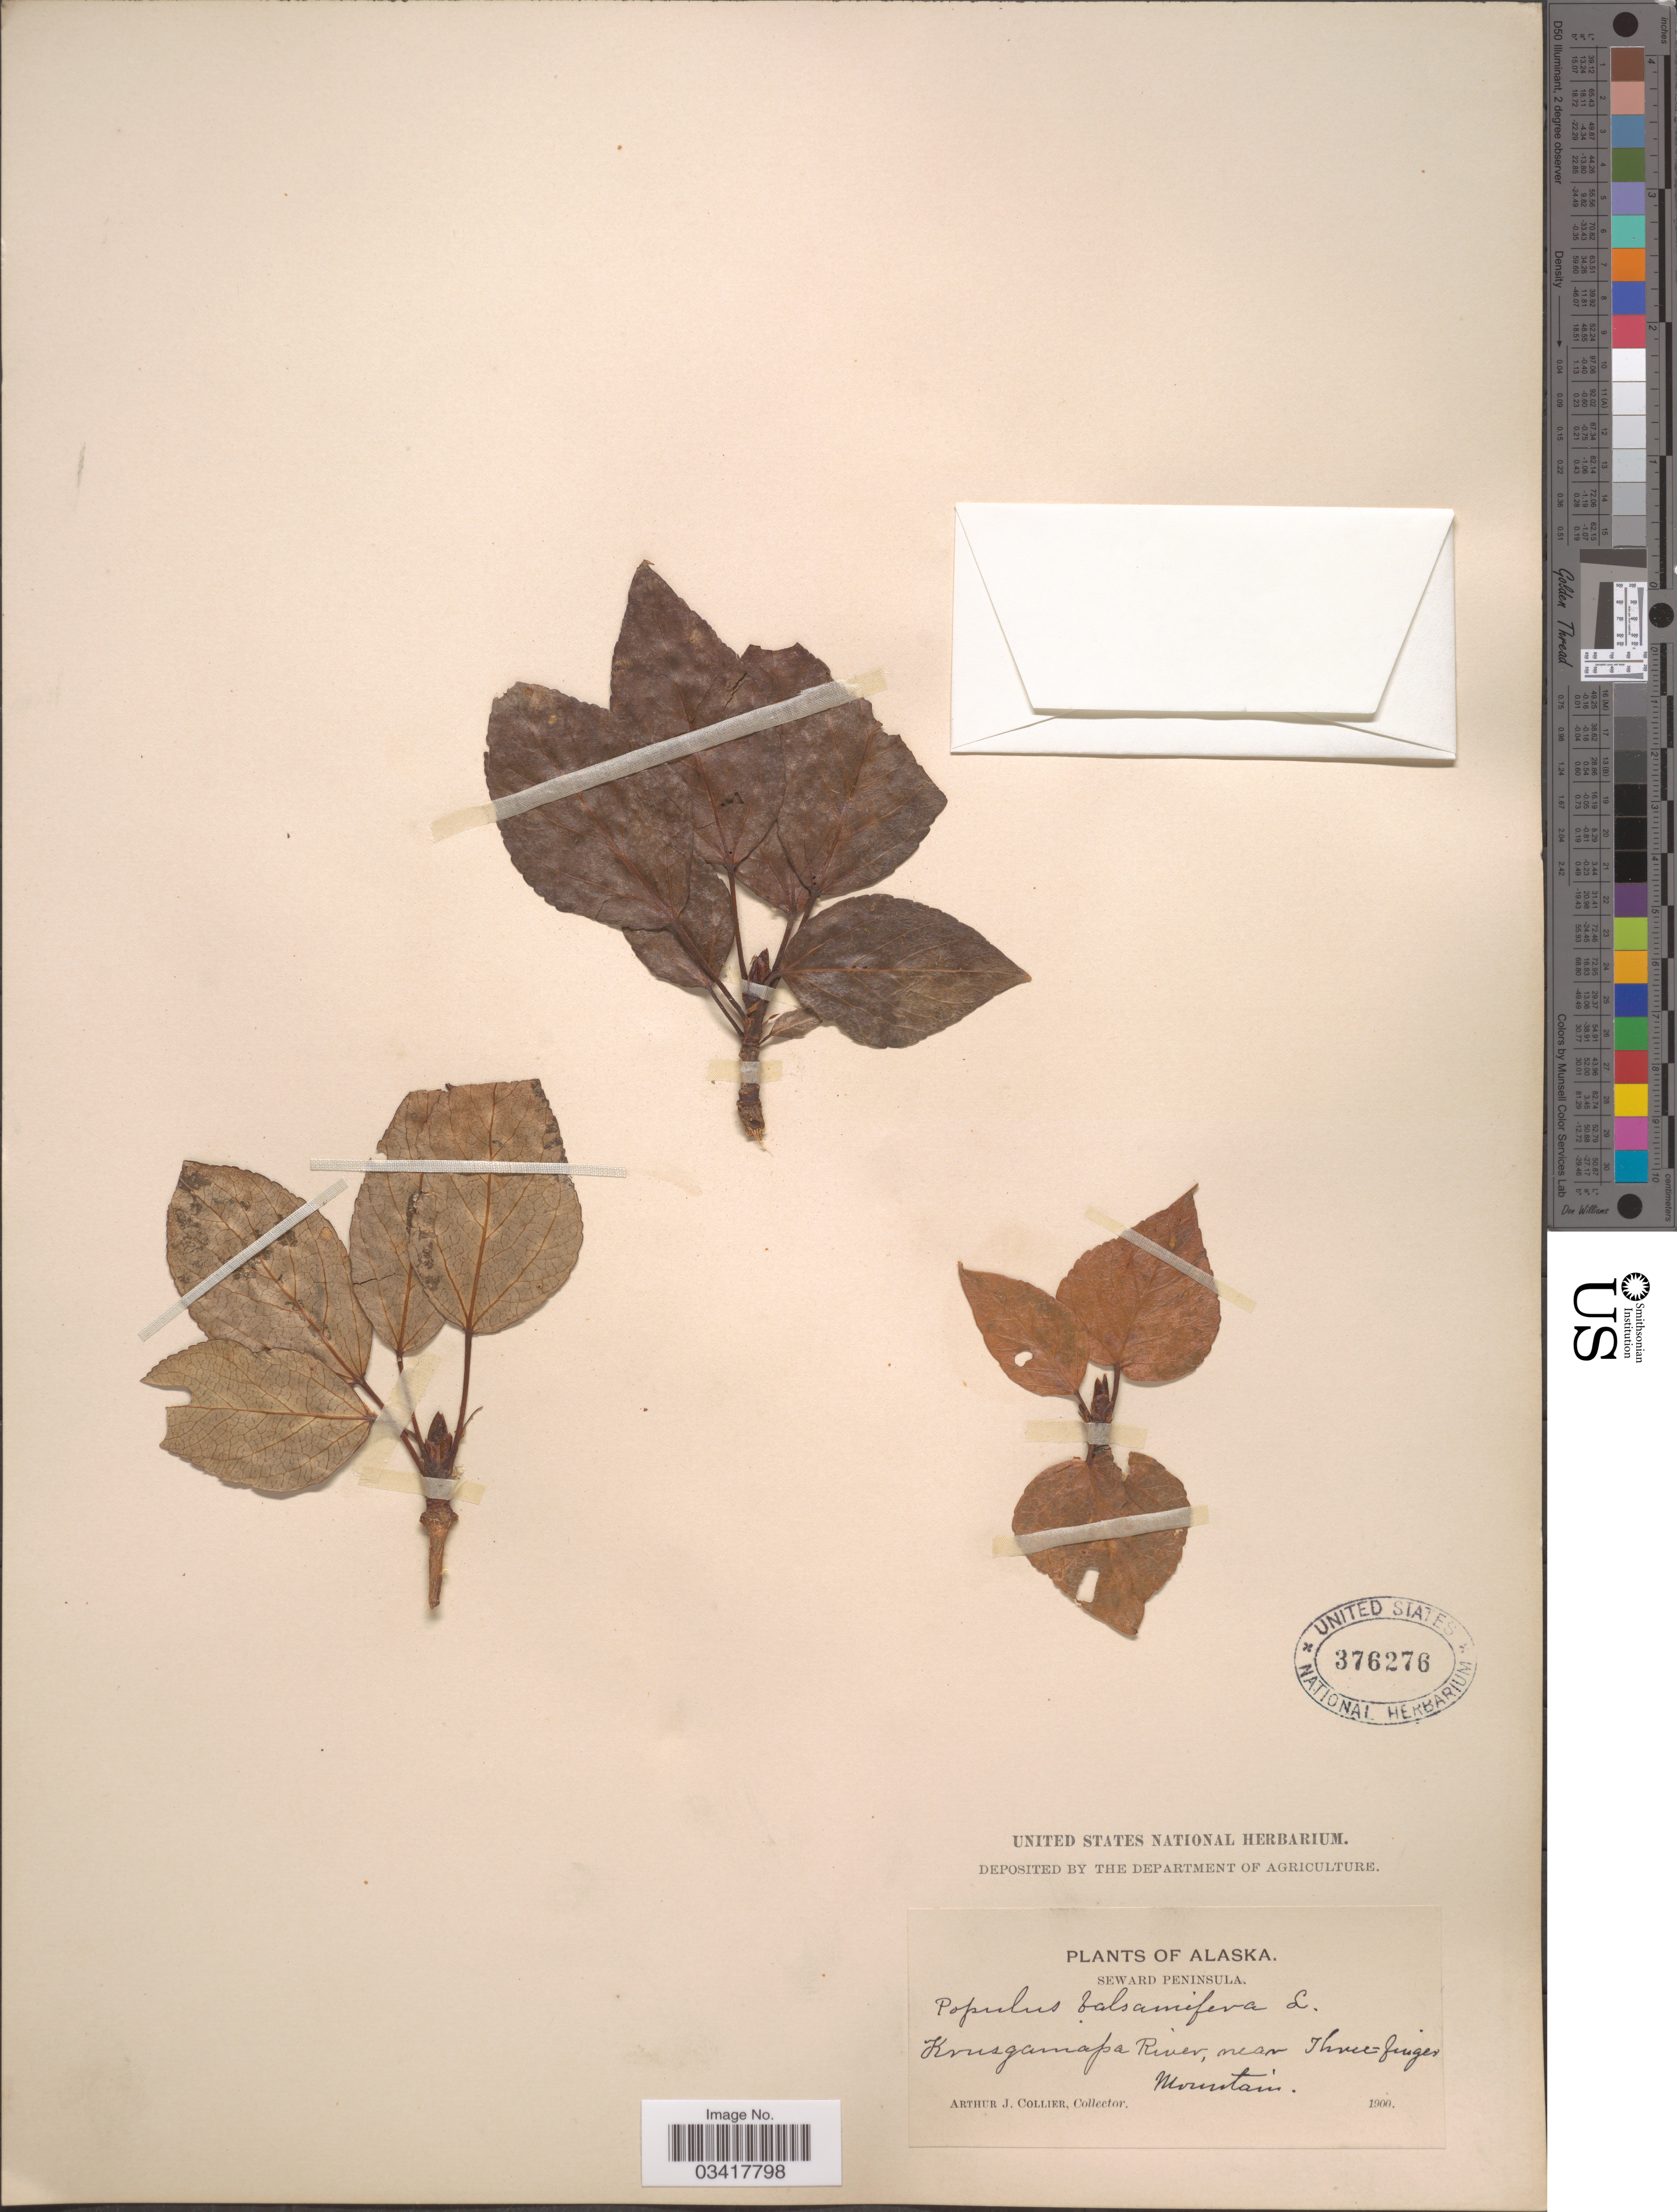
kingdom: Plantae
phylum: Tracheophyta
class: Magnoliopsida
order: Malpighiales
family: Salicaceae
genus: Populus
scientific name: Populus balsamifera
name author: L.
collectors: A. Collier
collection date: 1900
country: United States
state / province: Alaska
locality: Seward Peninsula. Krusgamapa River, near Three-finger Mountain.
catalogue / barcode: US 376276